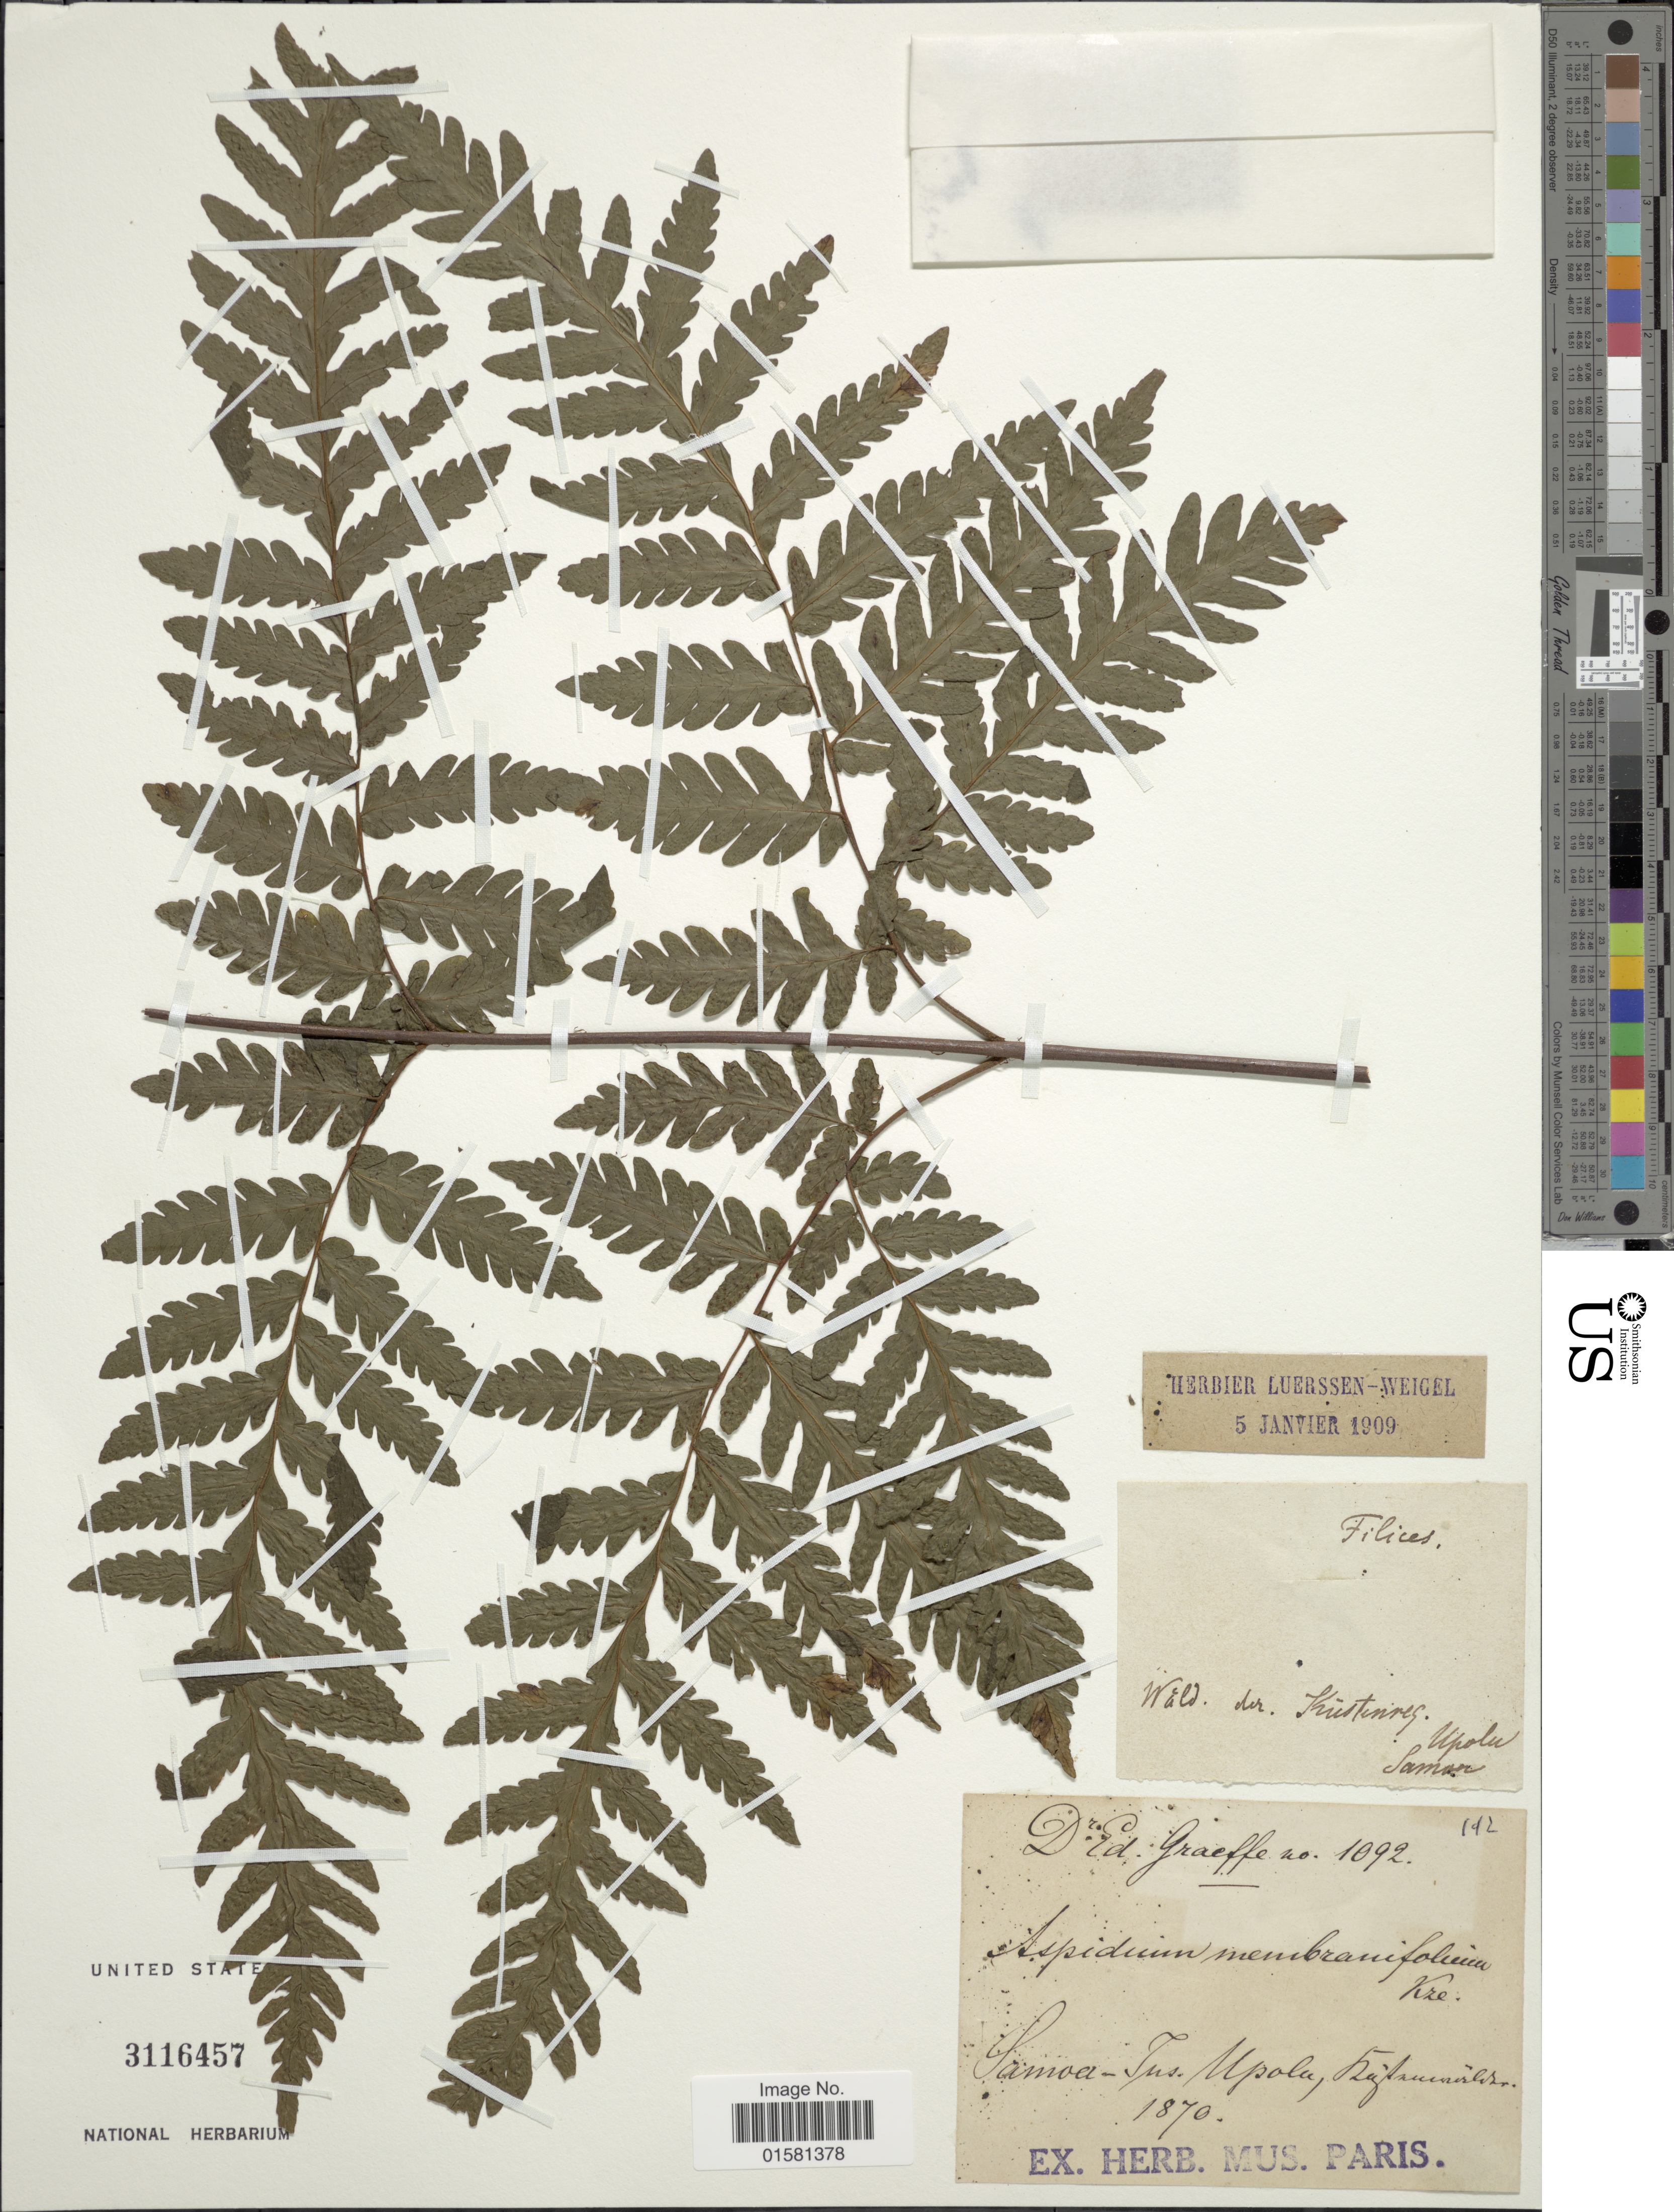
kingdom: Plantae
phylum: Tracheophyta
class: Polypodiopsida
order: Polypodiales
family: Tectariaceae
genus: Tectaria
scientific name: Tectaria dissecta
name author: (G. Forst.) Lellinger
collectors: E. Graeffe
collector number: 1092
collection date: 1870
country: Samoa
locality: Samoa - Ins. Upolu, [illegible text]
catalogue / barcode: US 3116457